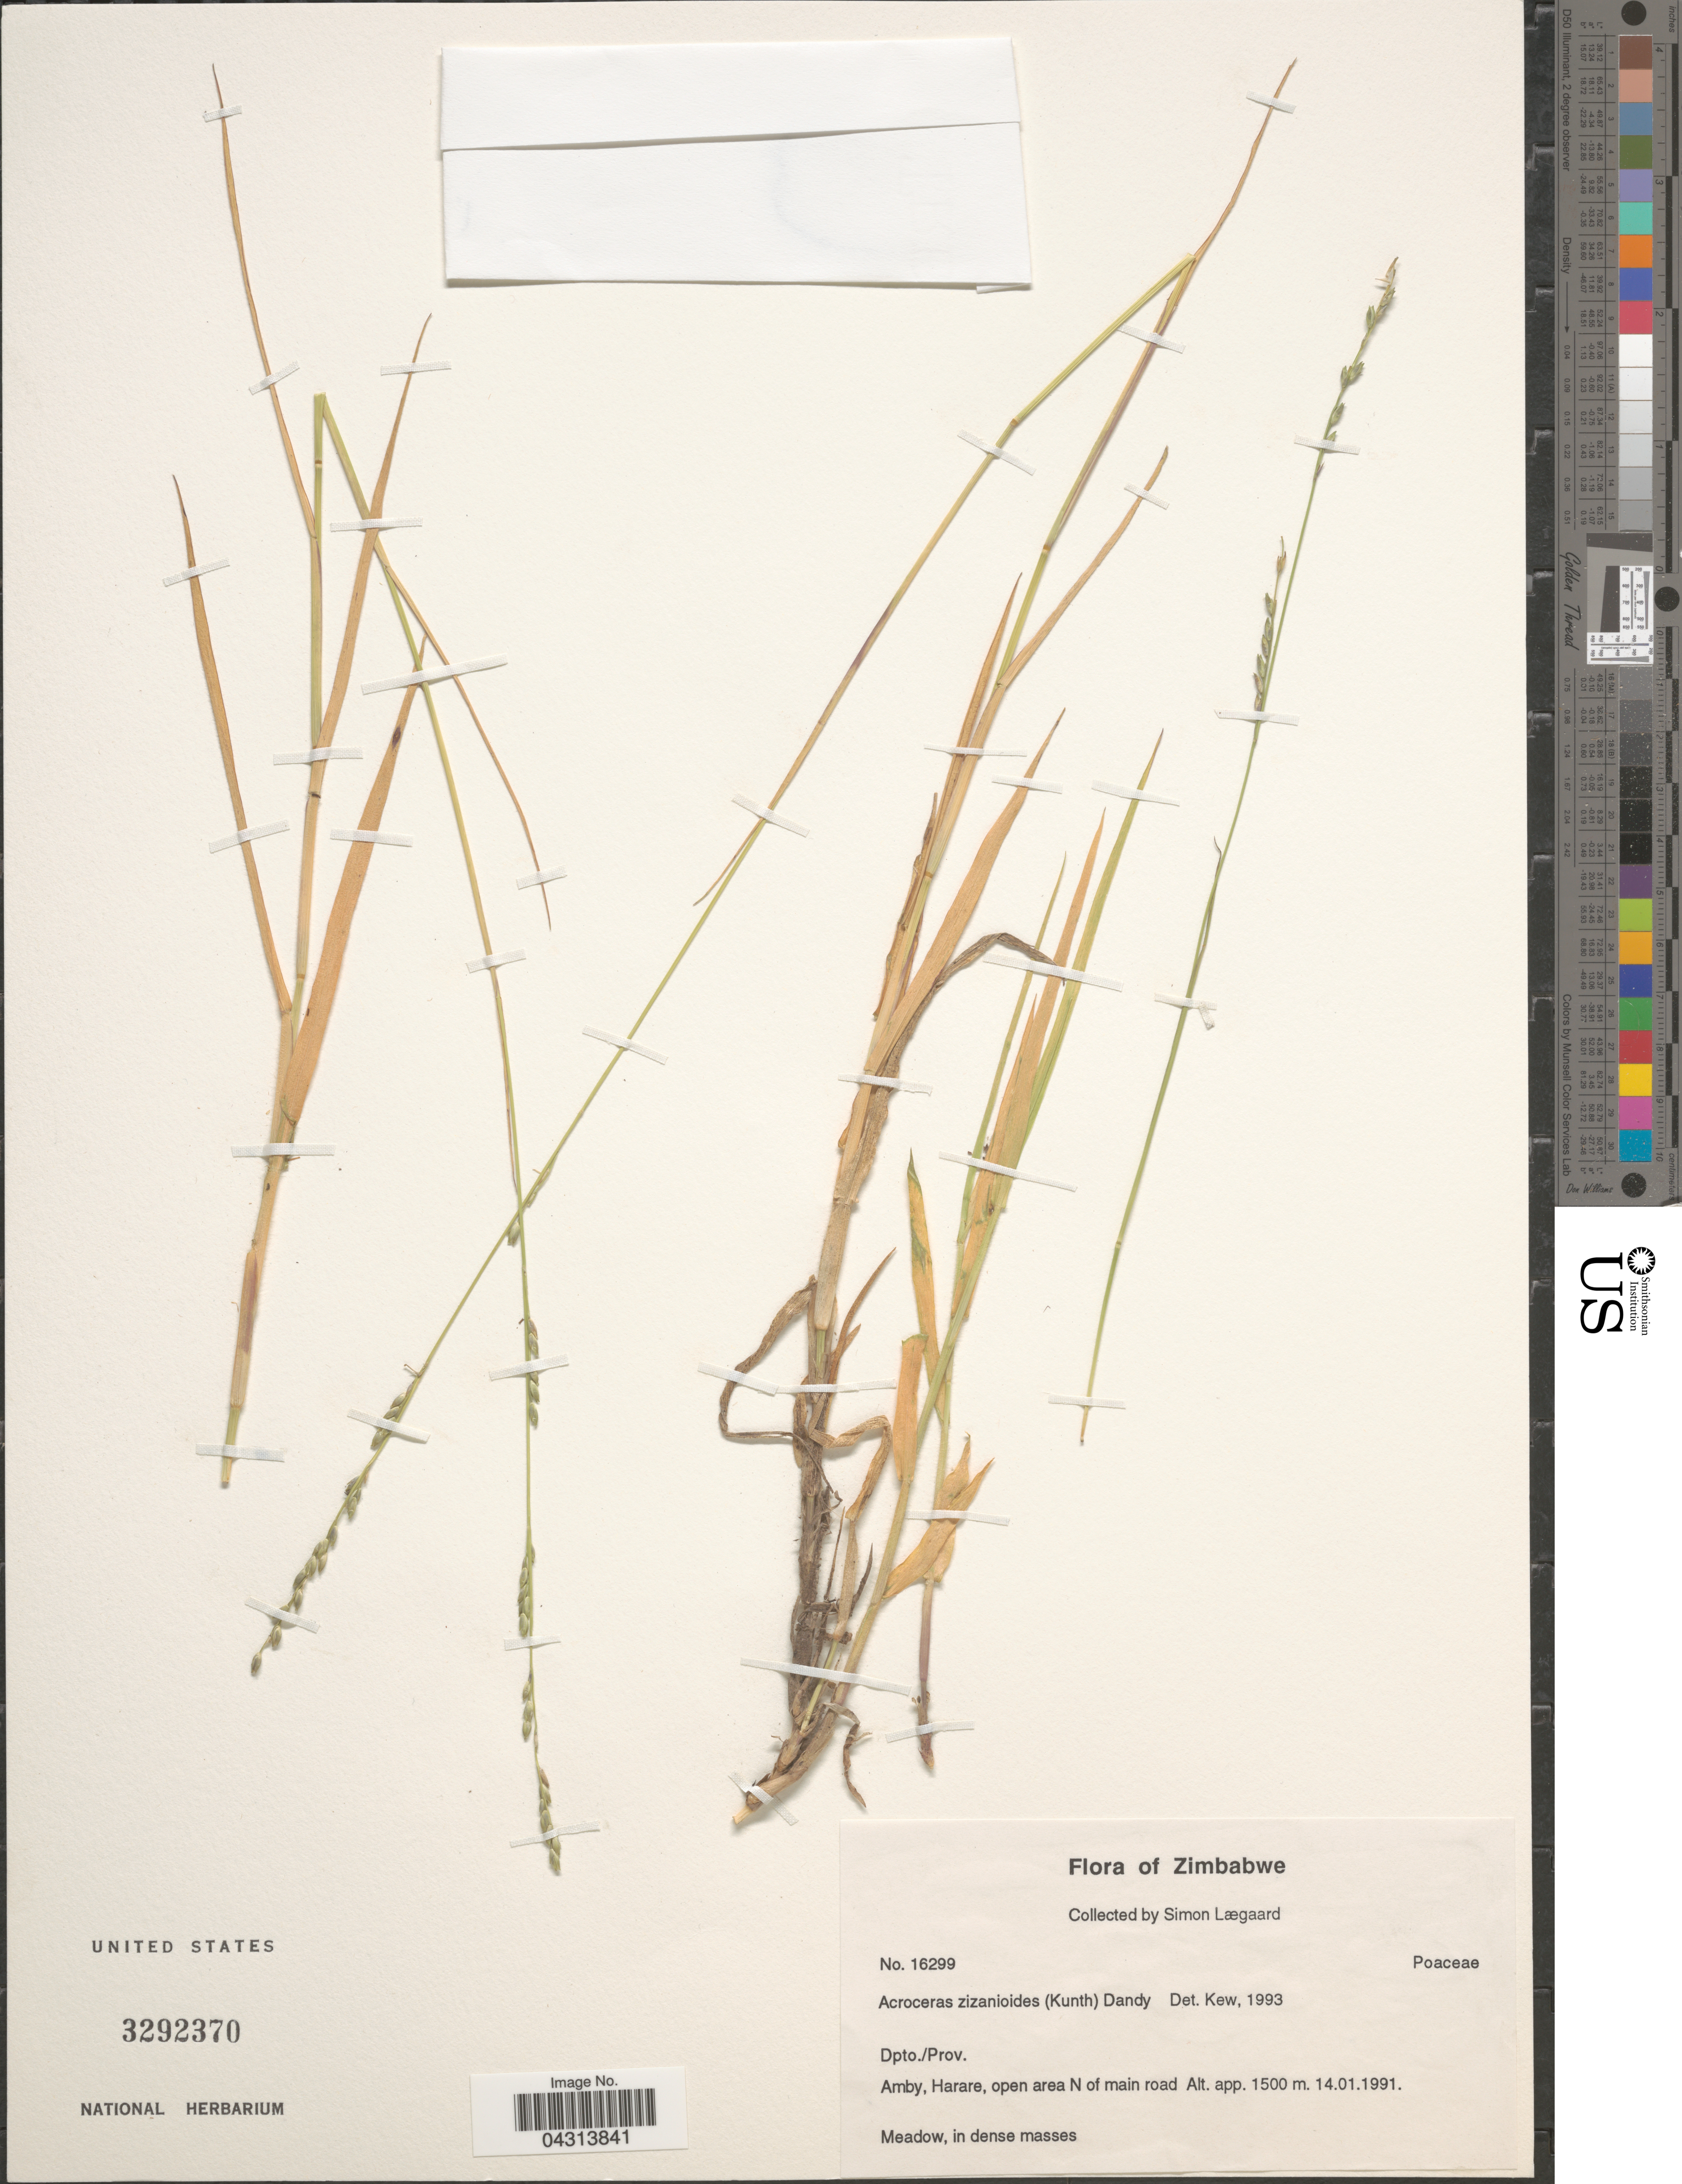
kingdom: Plantae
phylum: Tracheophyta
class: Liliopsida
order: Poales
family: Poaceae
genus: Acroceras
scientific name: Acroceras zizanioides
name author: (Kunth) Dandy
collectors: S. Lægaard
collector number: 16299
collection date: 1991-01-14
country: Zimbabwe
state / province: Harare (city)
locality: Dpto./Prov. Amby, open area N of main road.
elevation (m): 1500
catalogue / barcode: US 3292370